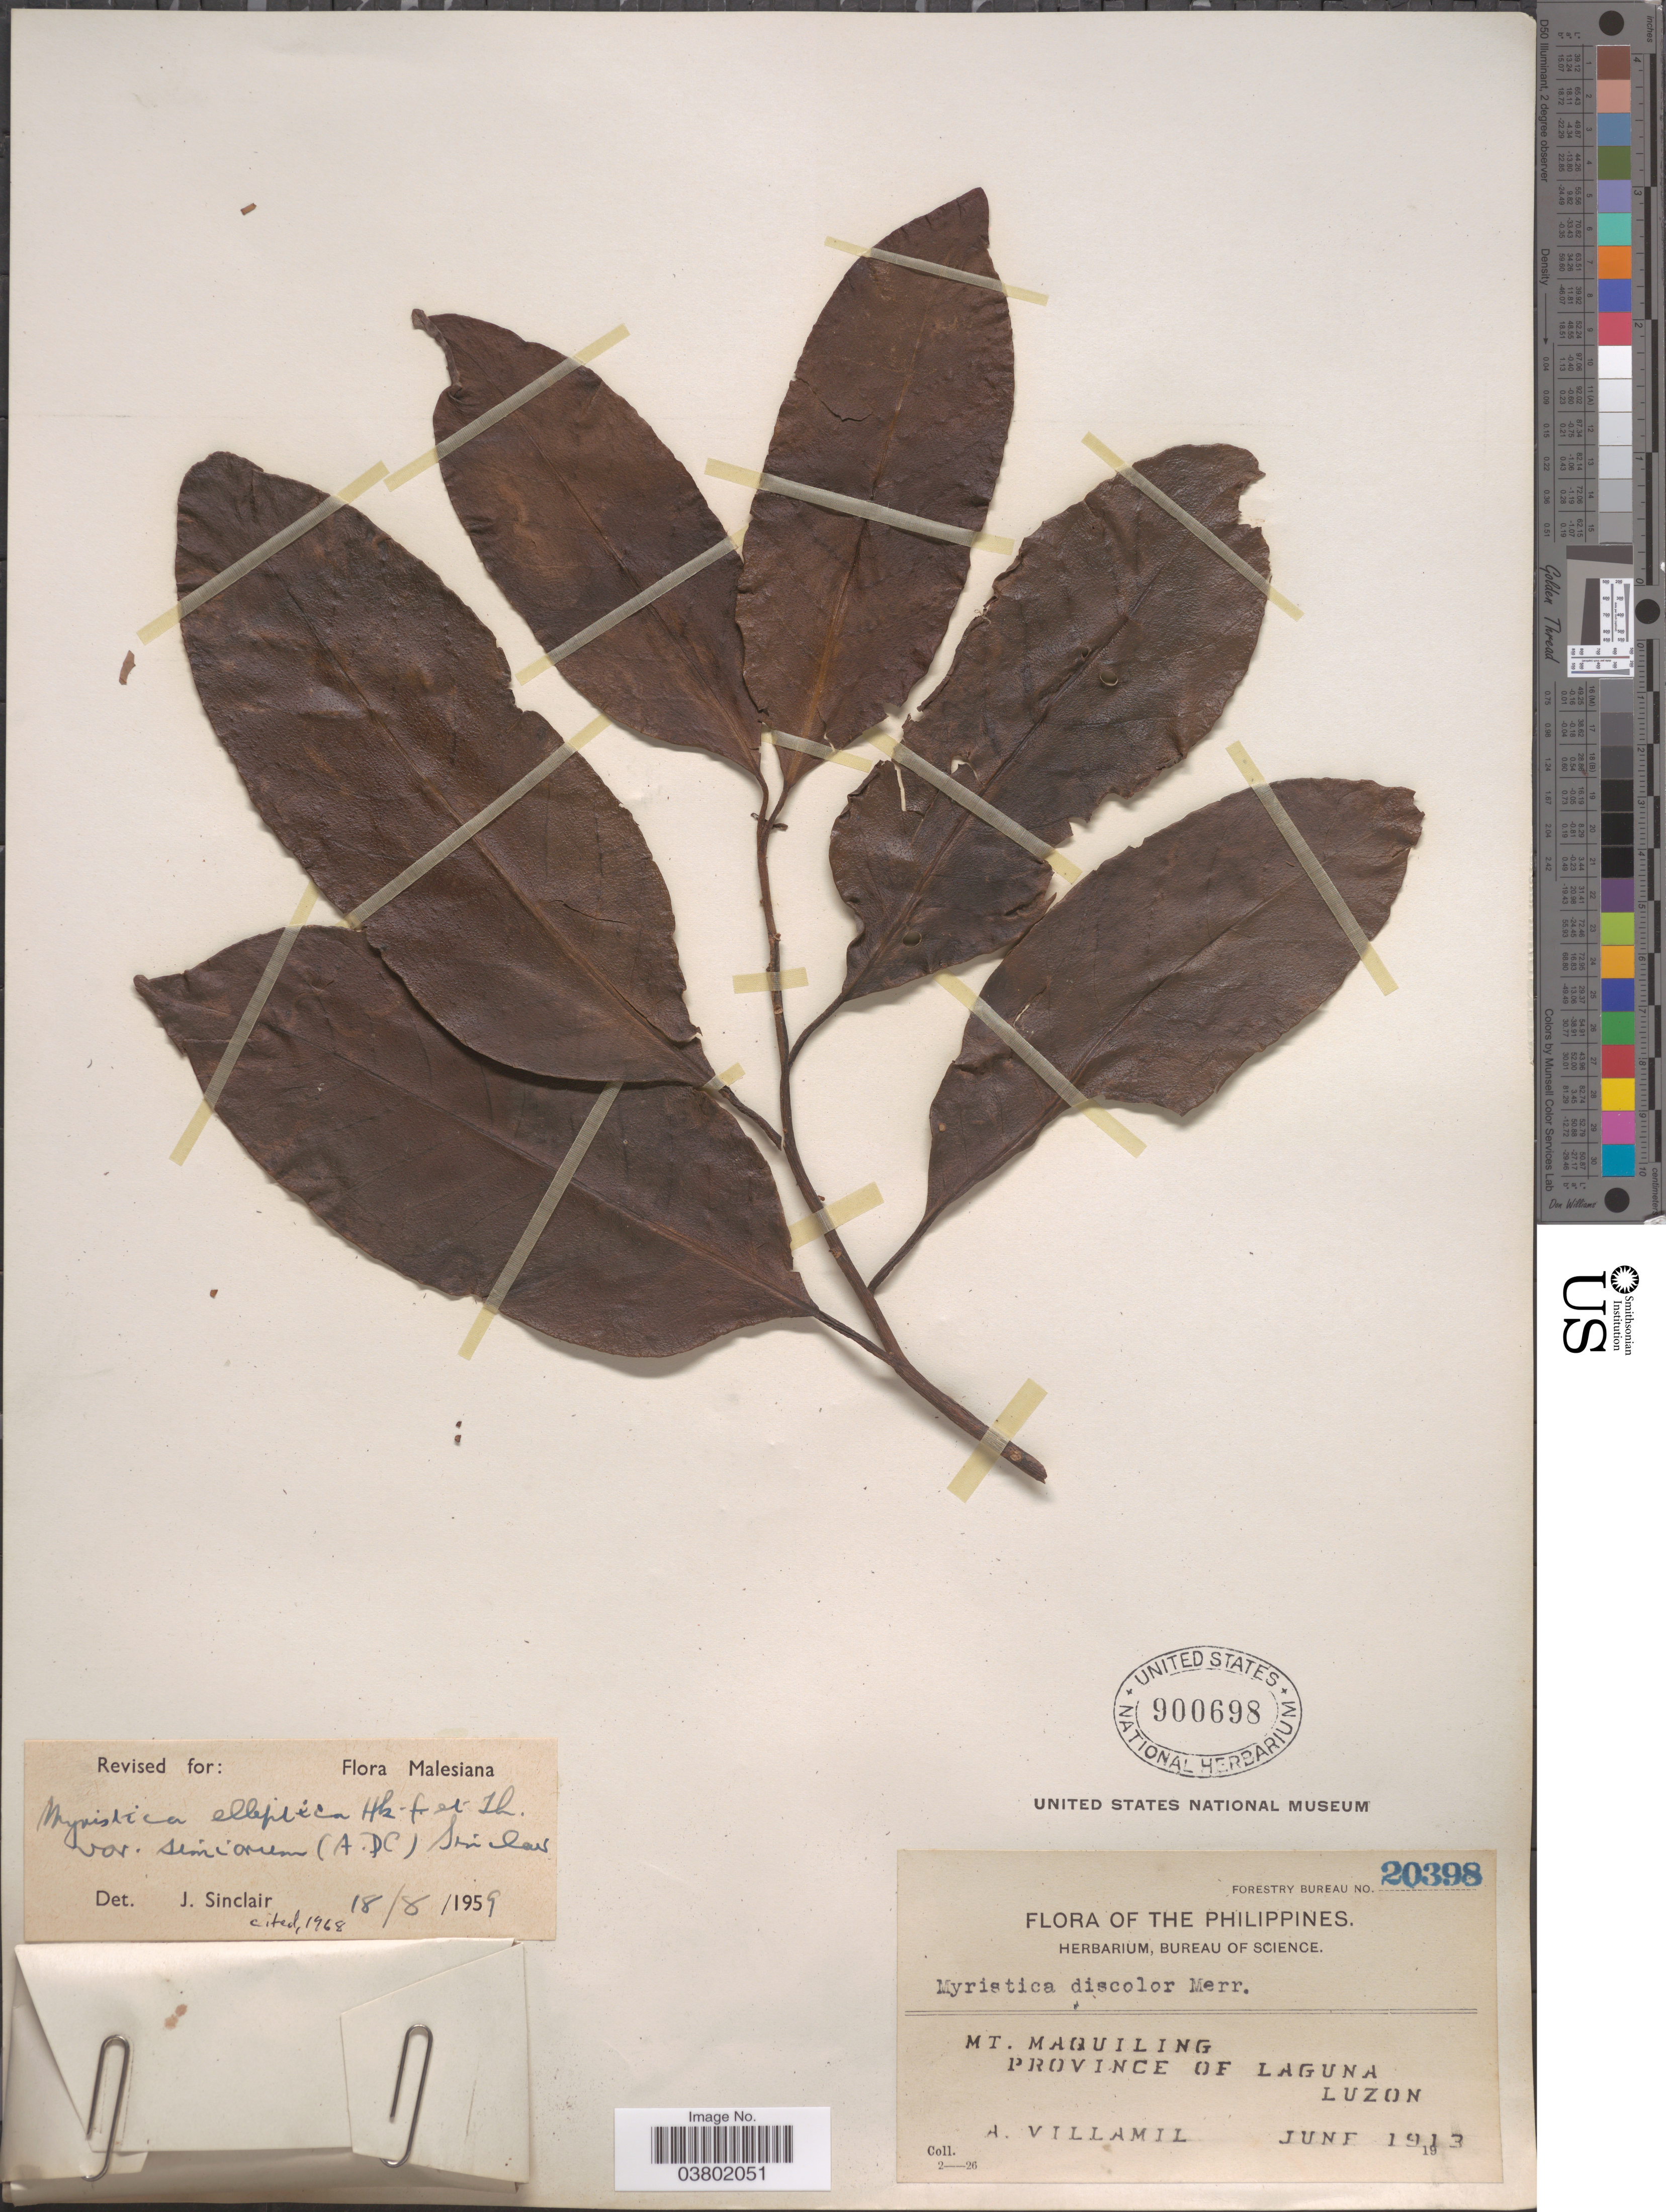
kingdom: Plantae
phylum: Tracheophyta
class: Magnoliopsida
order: Magnoliales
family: Myristicaceae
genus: Myristica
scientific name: Myristica elliptica var. simiarum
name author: (A. DC.) J. Sinclair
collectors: A. Villamil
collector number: Forestry Bureau 20398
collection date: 1913-06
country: Philippines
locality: Mt. Maquiling. Province of Laguna, Luzon.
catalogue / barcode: US 900698